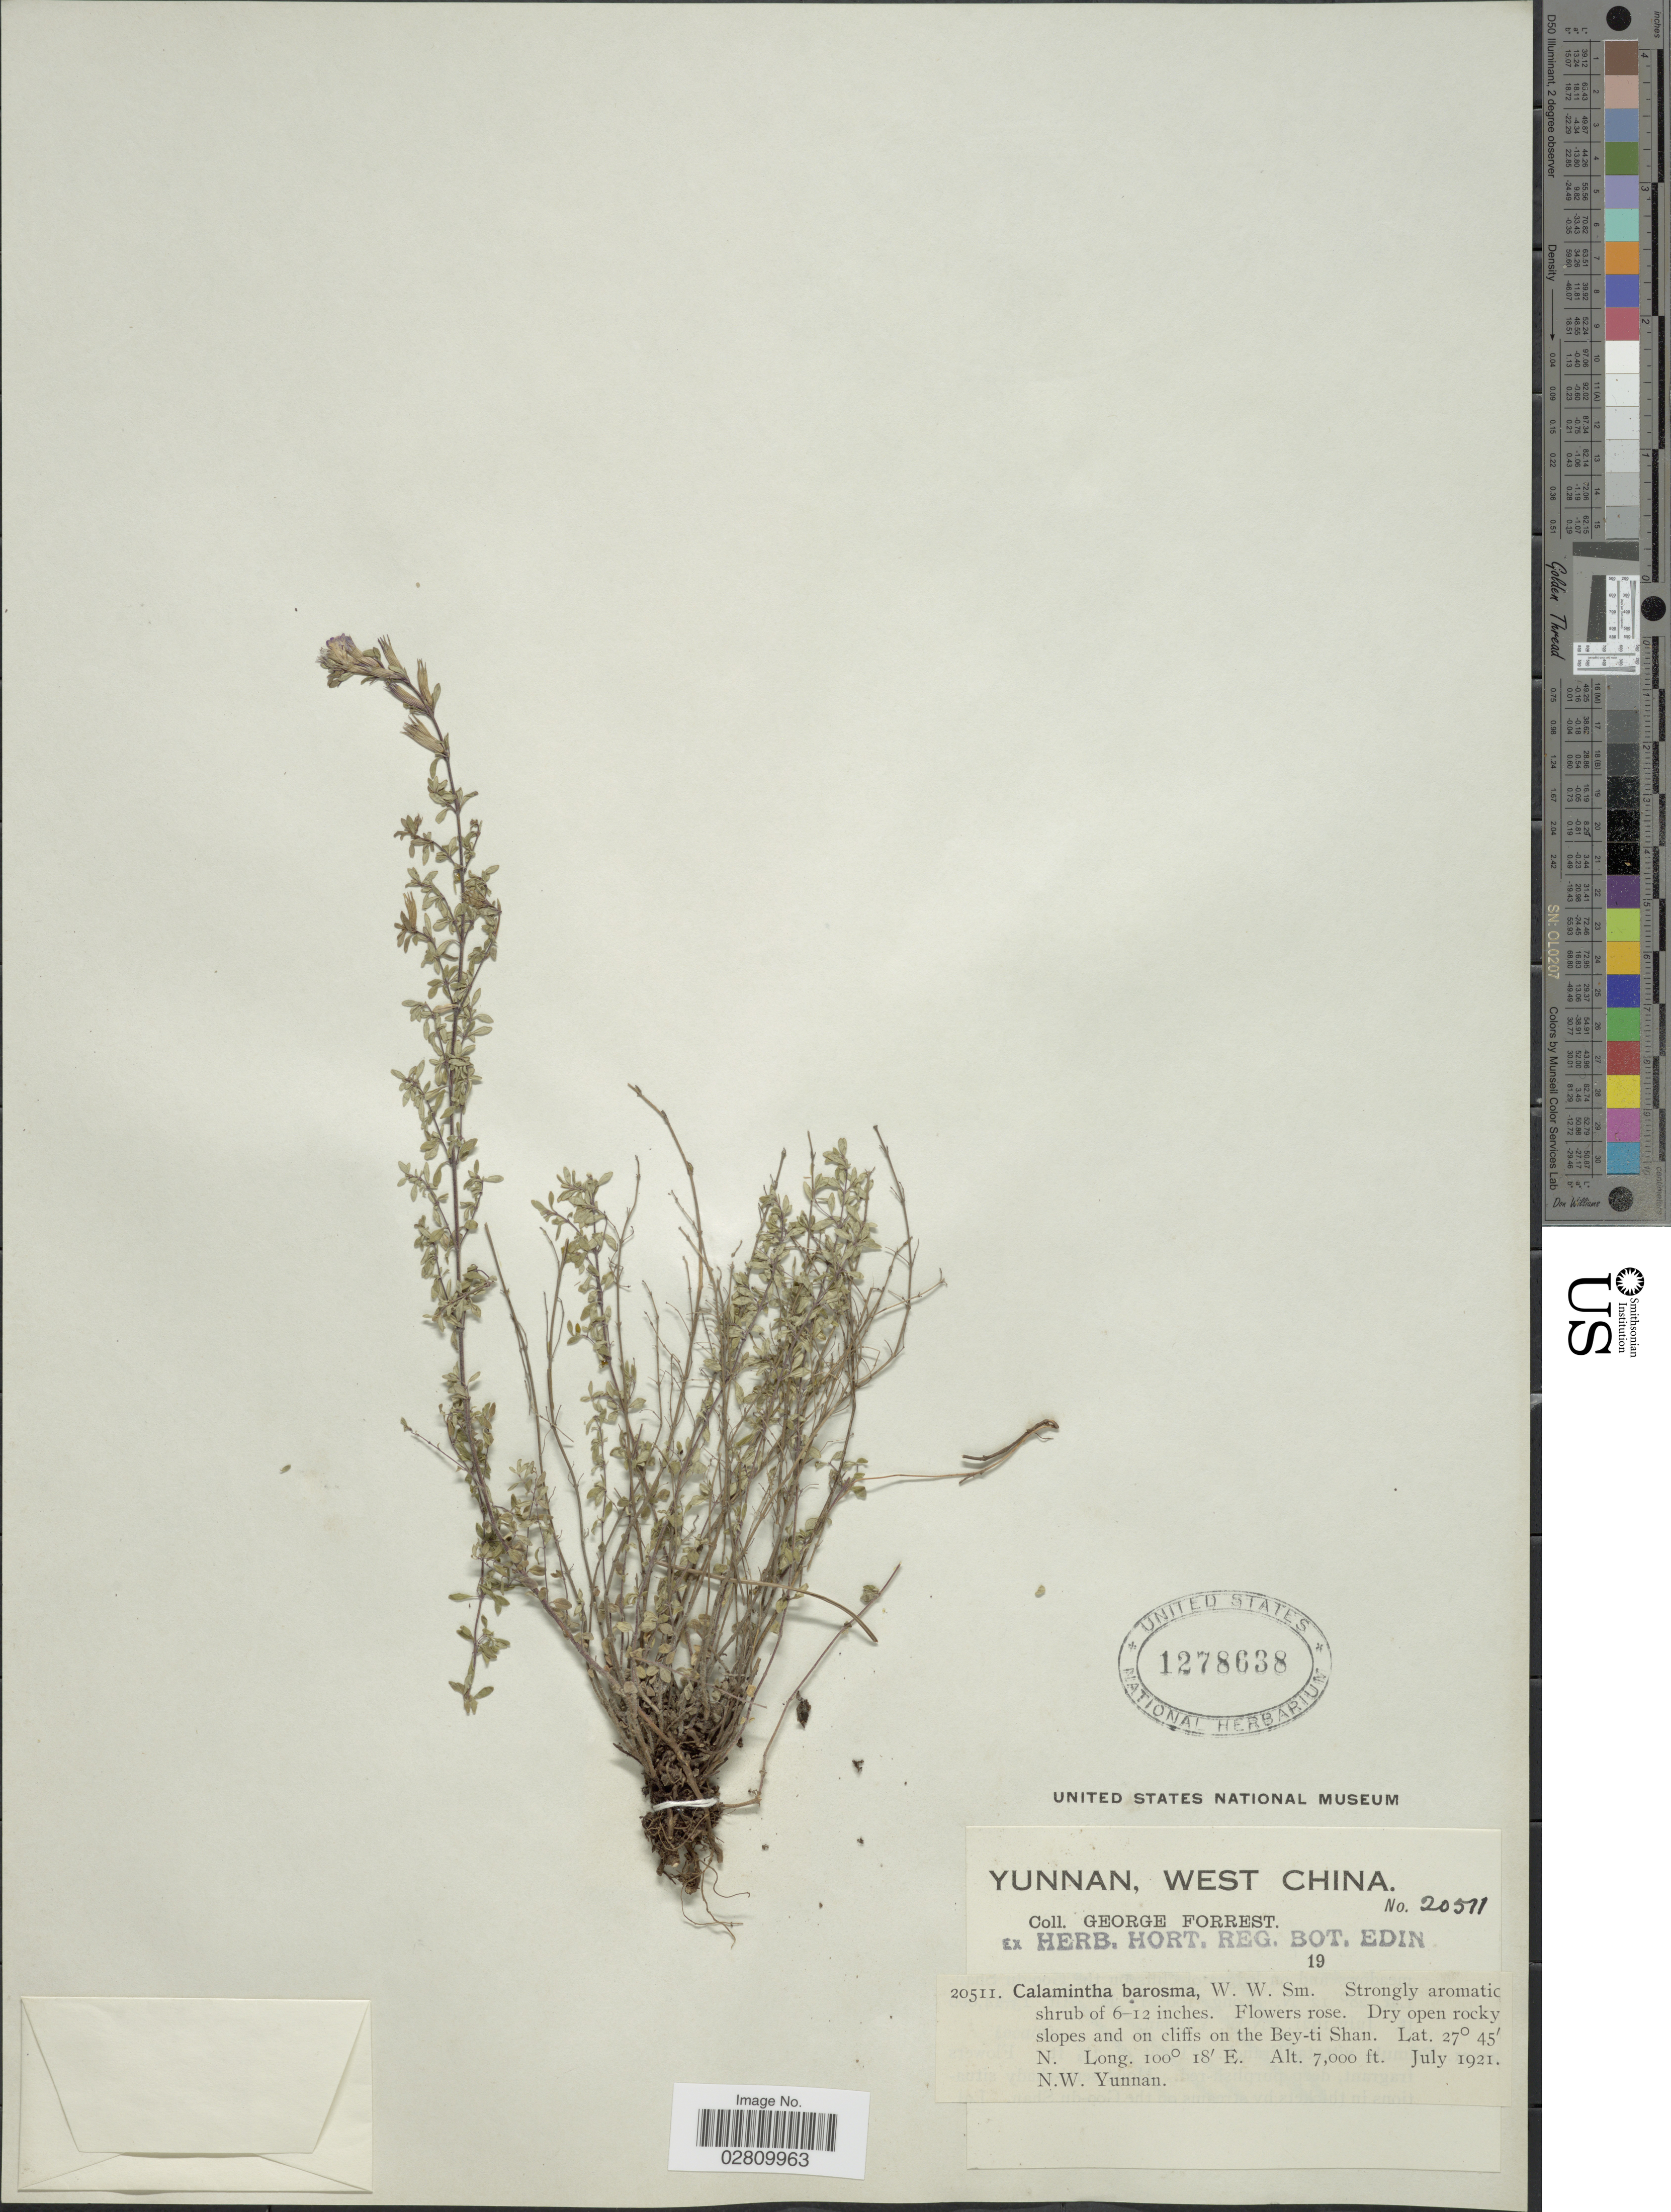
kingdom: Plantae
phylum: Tracheophyta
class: Magnoliopsida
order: Lamiales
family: Lamiaceae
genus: Calamintha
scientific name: Calamintha barosma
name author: W.W. Sm.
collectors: G. Forrest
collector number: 20511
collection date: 1921-07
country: China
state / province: Yunnan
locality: West China. Dry open rocky slopes and on cliffs on the Bey-ti Shan. N.W. Yunnan.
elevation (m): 2134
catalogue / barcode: US 1278638